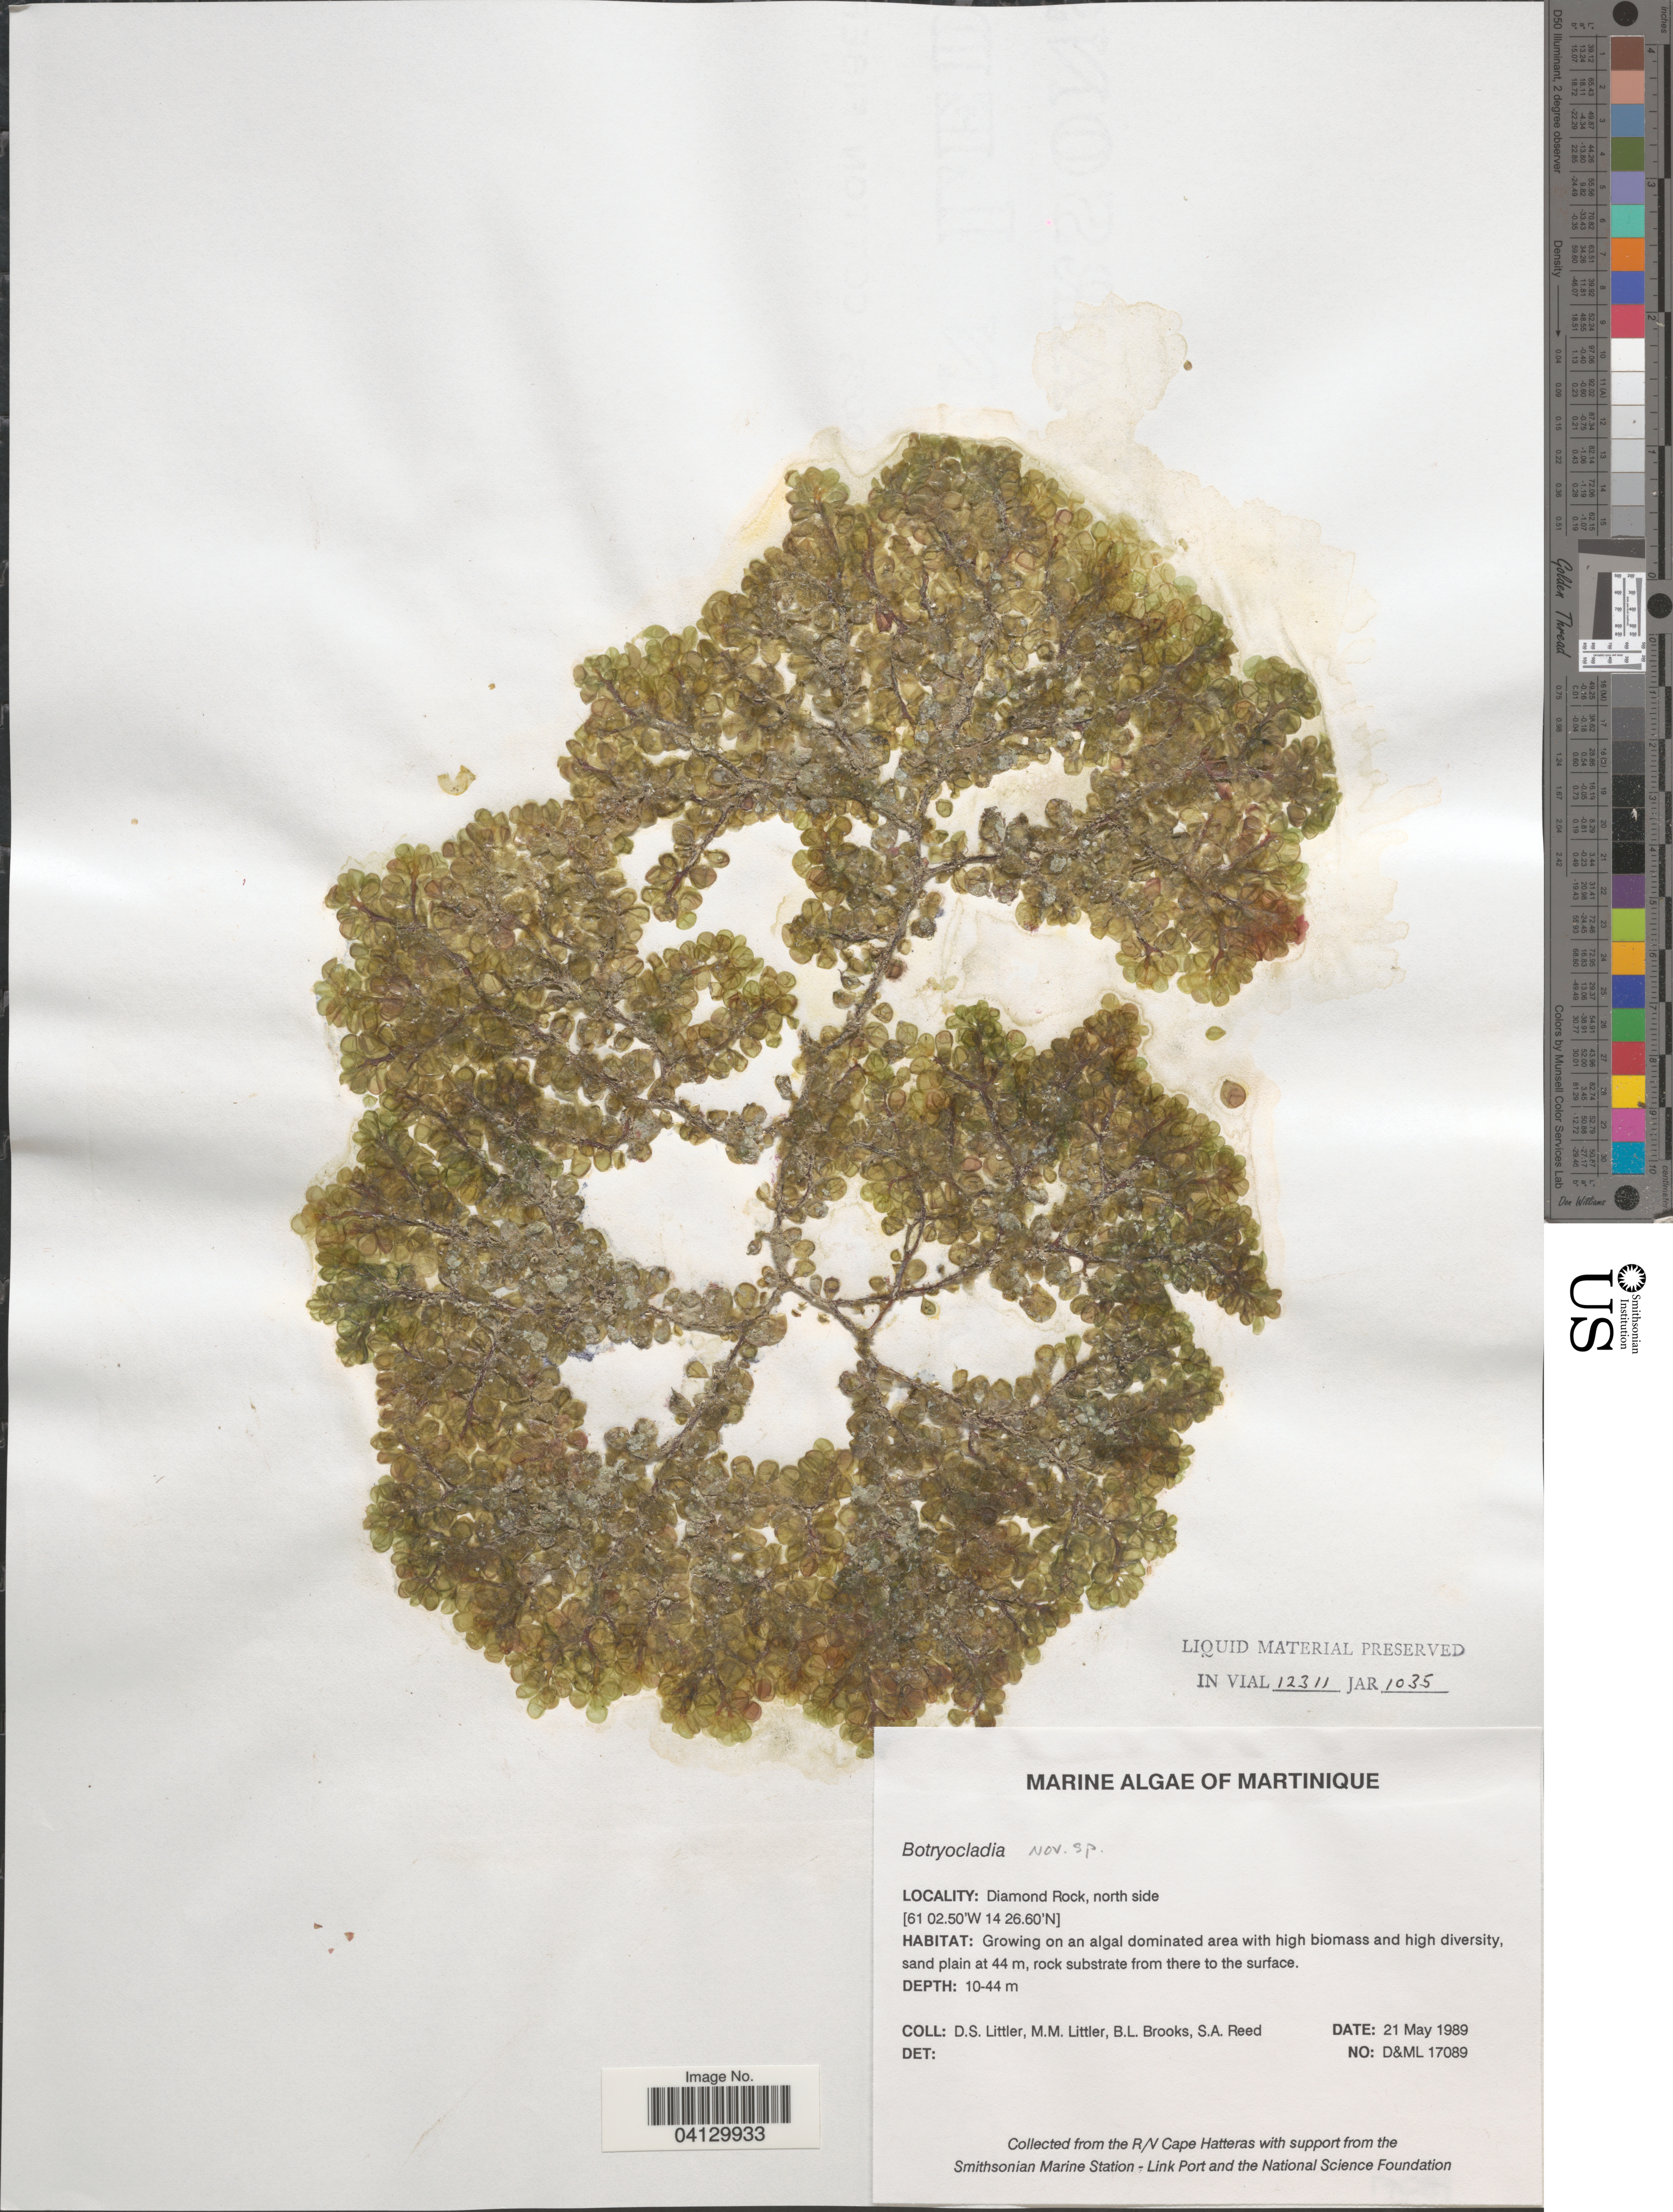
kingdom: Plantae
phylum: Rhodophyta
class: Florideophyceae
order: Rhodymeniales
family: Rhodymeniaceae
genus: Botryocladia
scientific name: Botryocladia occidentalis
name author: (Børgesen) Kylin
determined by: Ballantine, D. L.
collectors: D. S. Littler, B. Brooks & S. Reed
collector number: D&ML17089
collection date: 1989-05-21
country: Martinique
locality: Diamond Rock, north side.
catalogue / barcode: US 328795